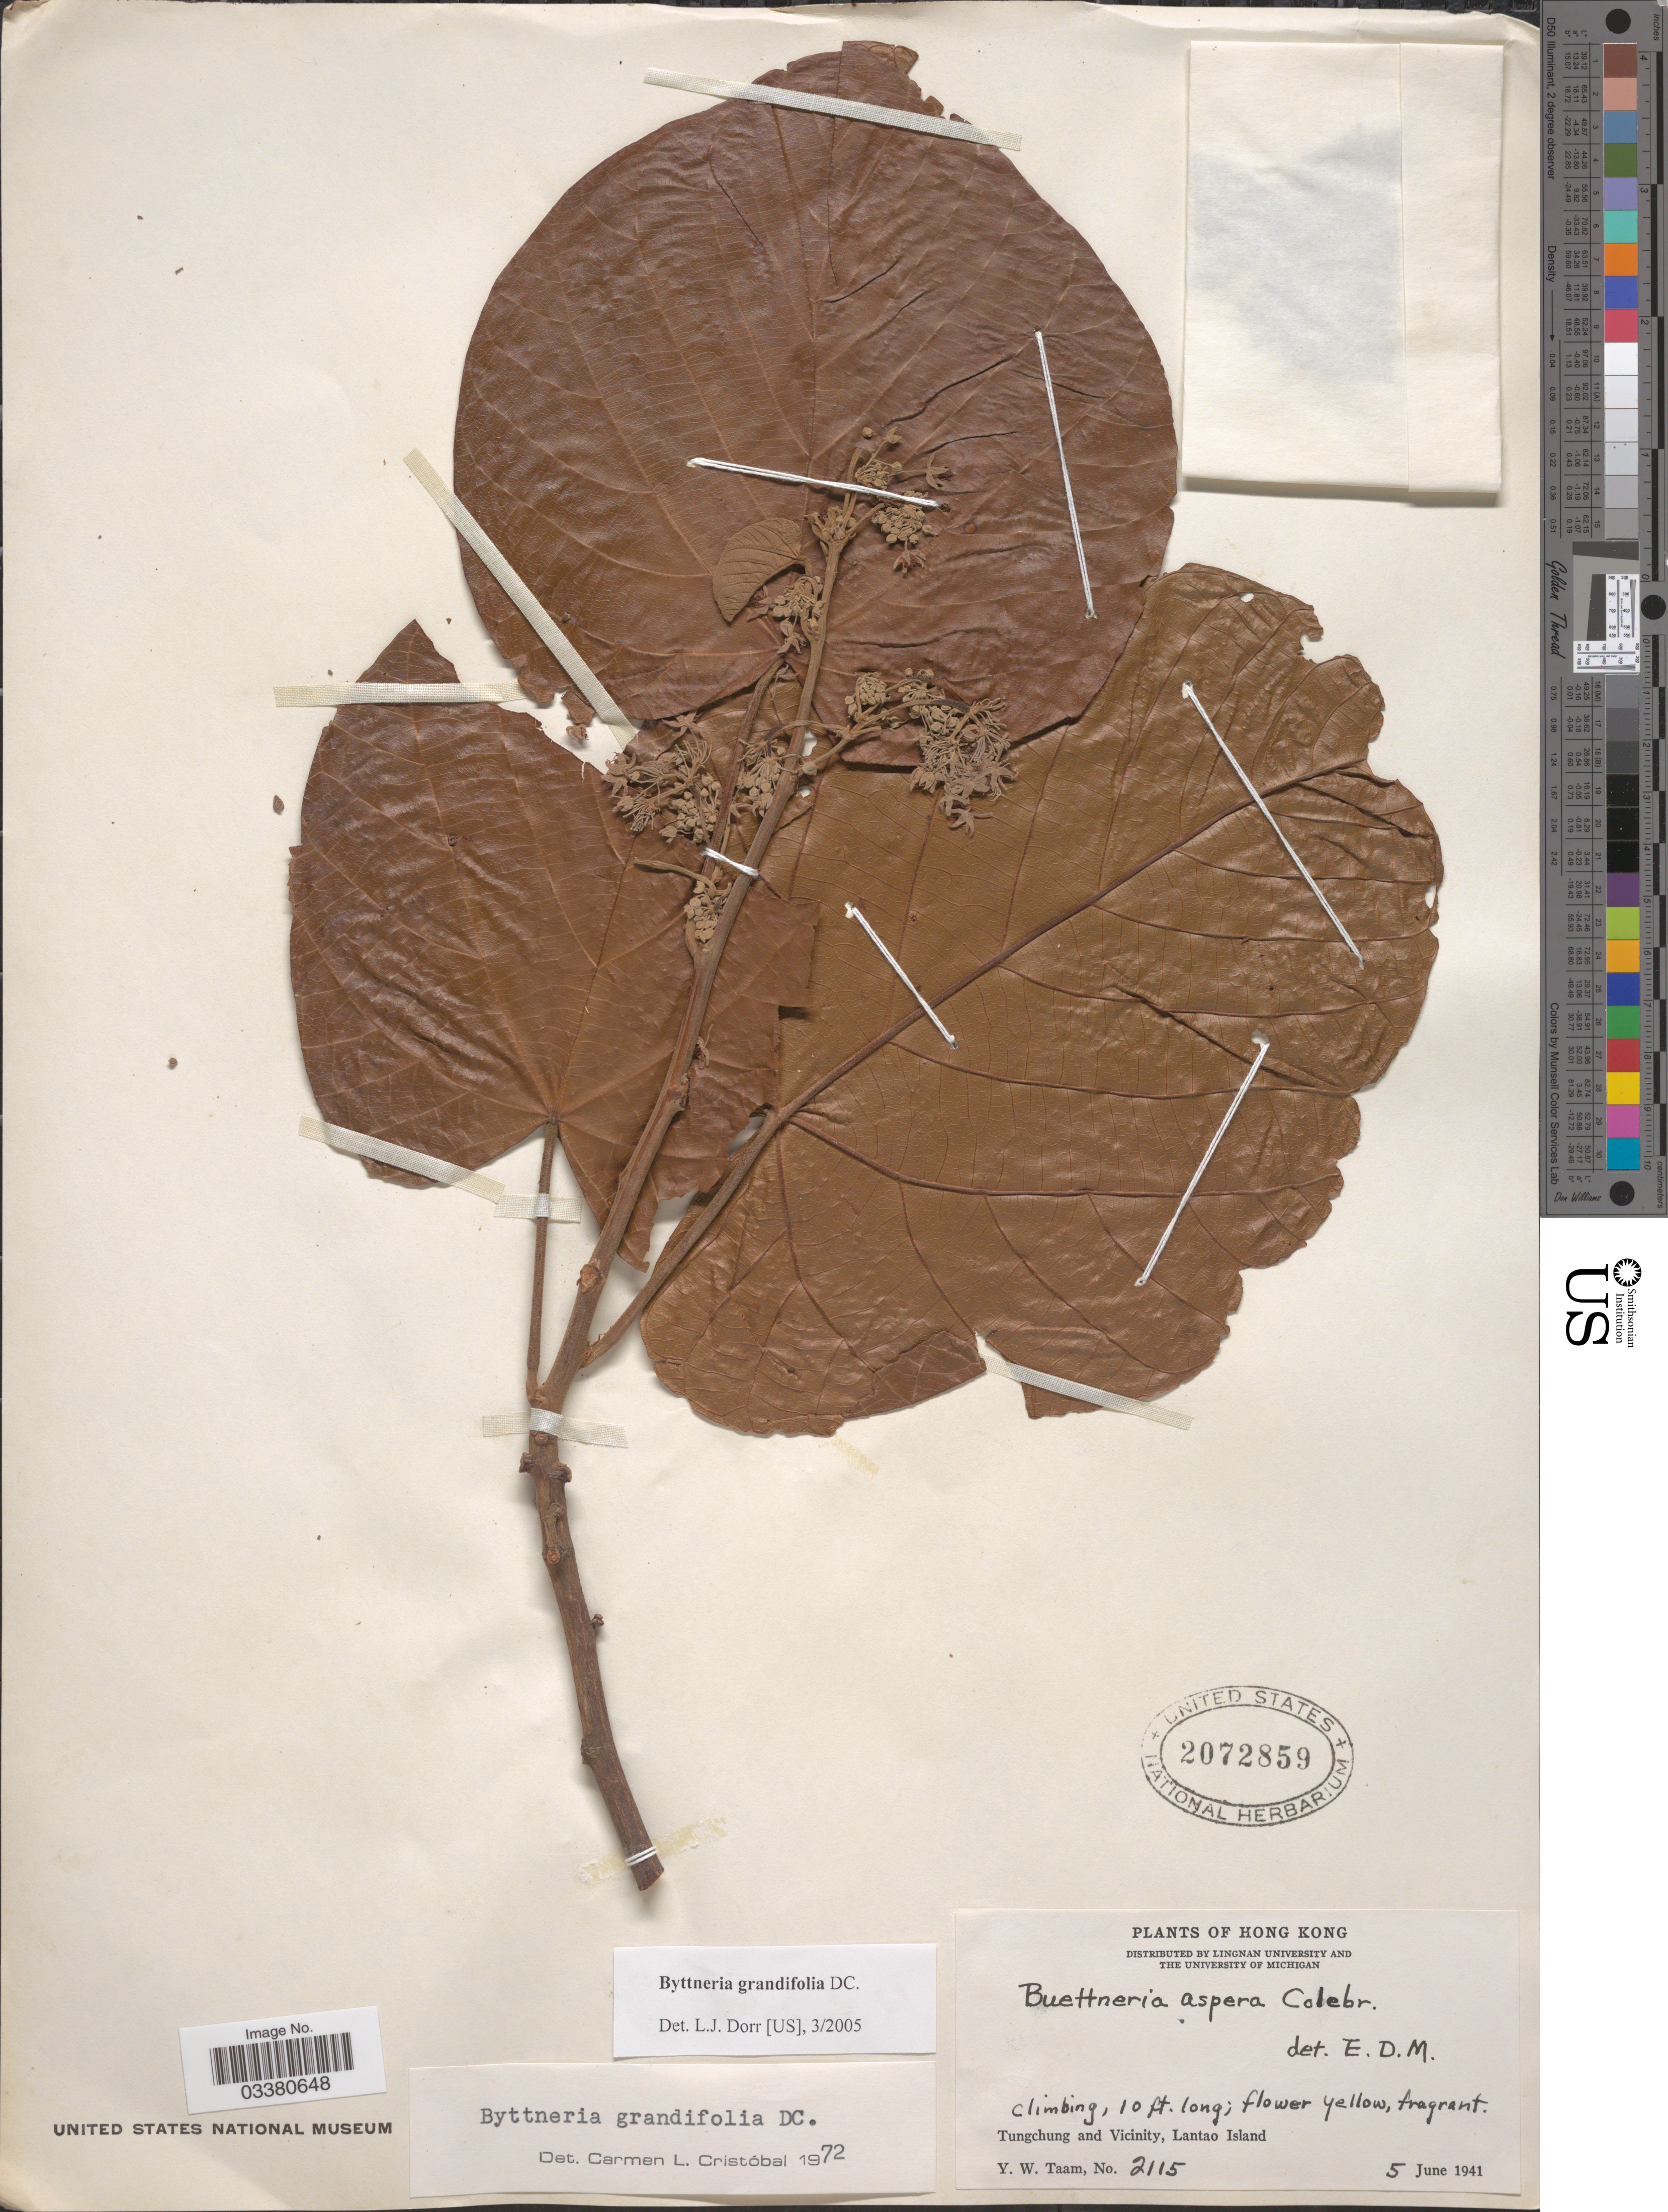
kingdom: Plantae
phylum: Tracheophyta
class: Magnoliopsida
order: Malvales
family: Malvaceae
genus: Byttneria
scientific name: Byttneria grandifolia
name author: DC.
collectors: Y. W. Taam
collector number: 2115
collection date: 1941-06-05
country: China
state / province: Hong Kong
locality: Tungchung and Vicinity, Lantao Island.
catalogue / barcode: US 2072859